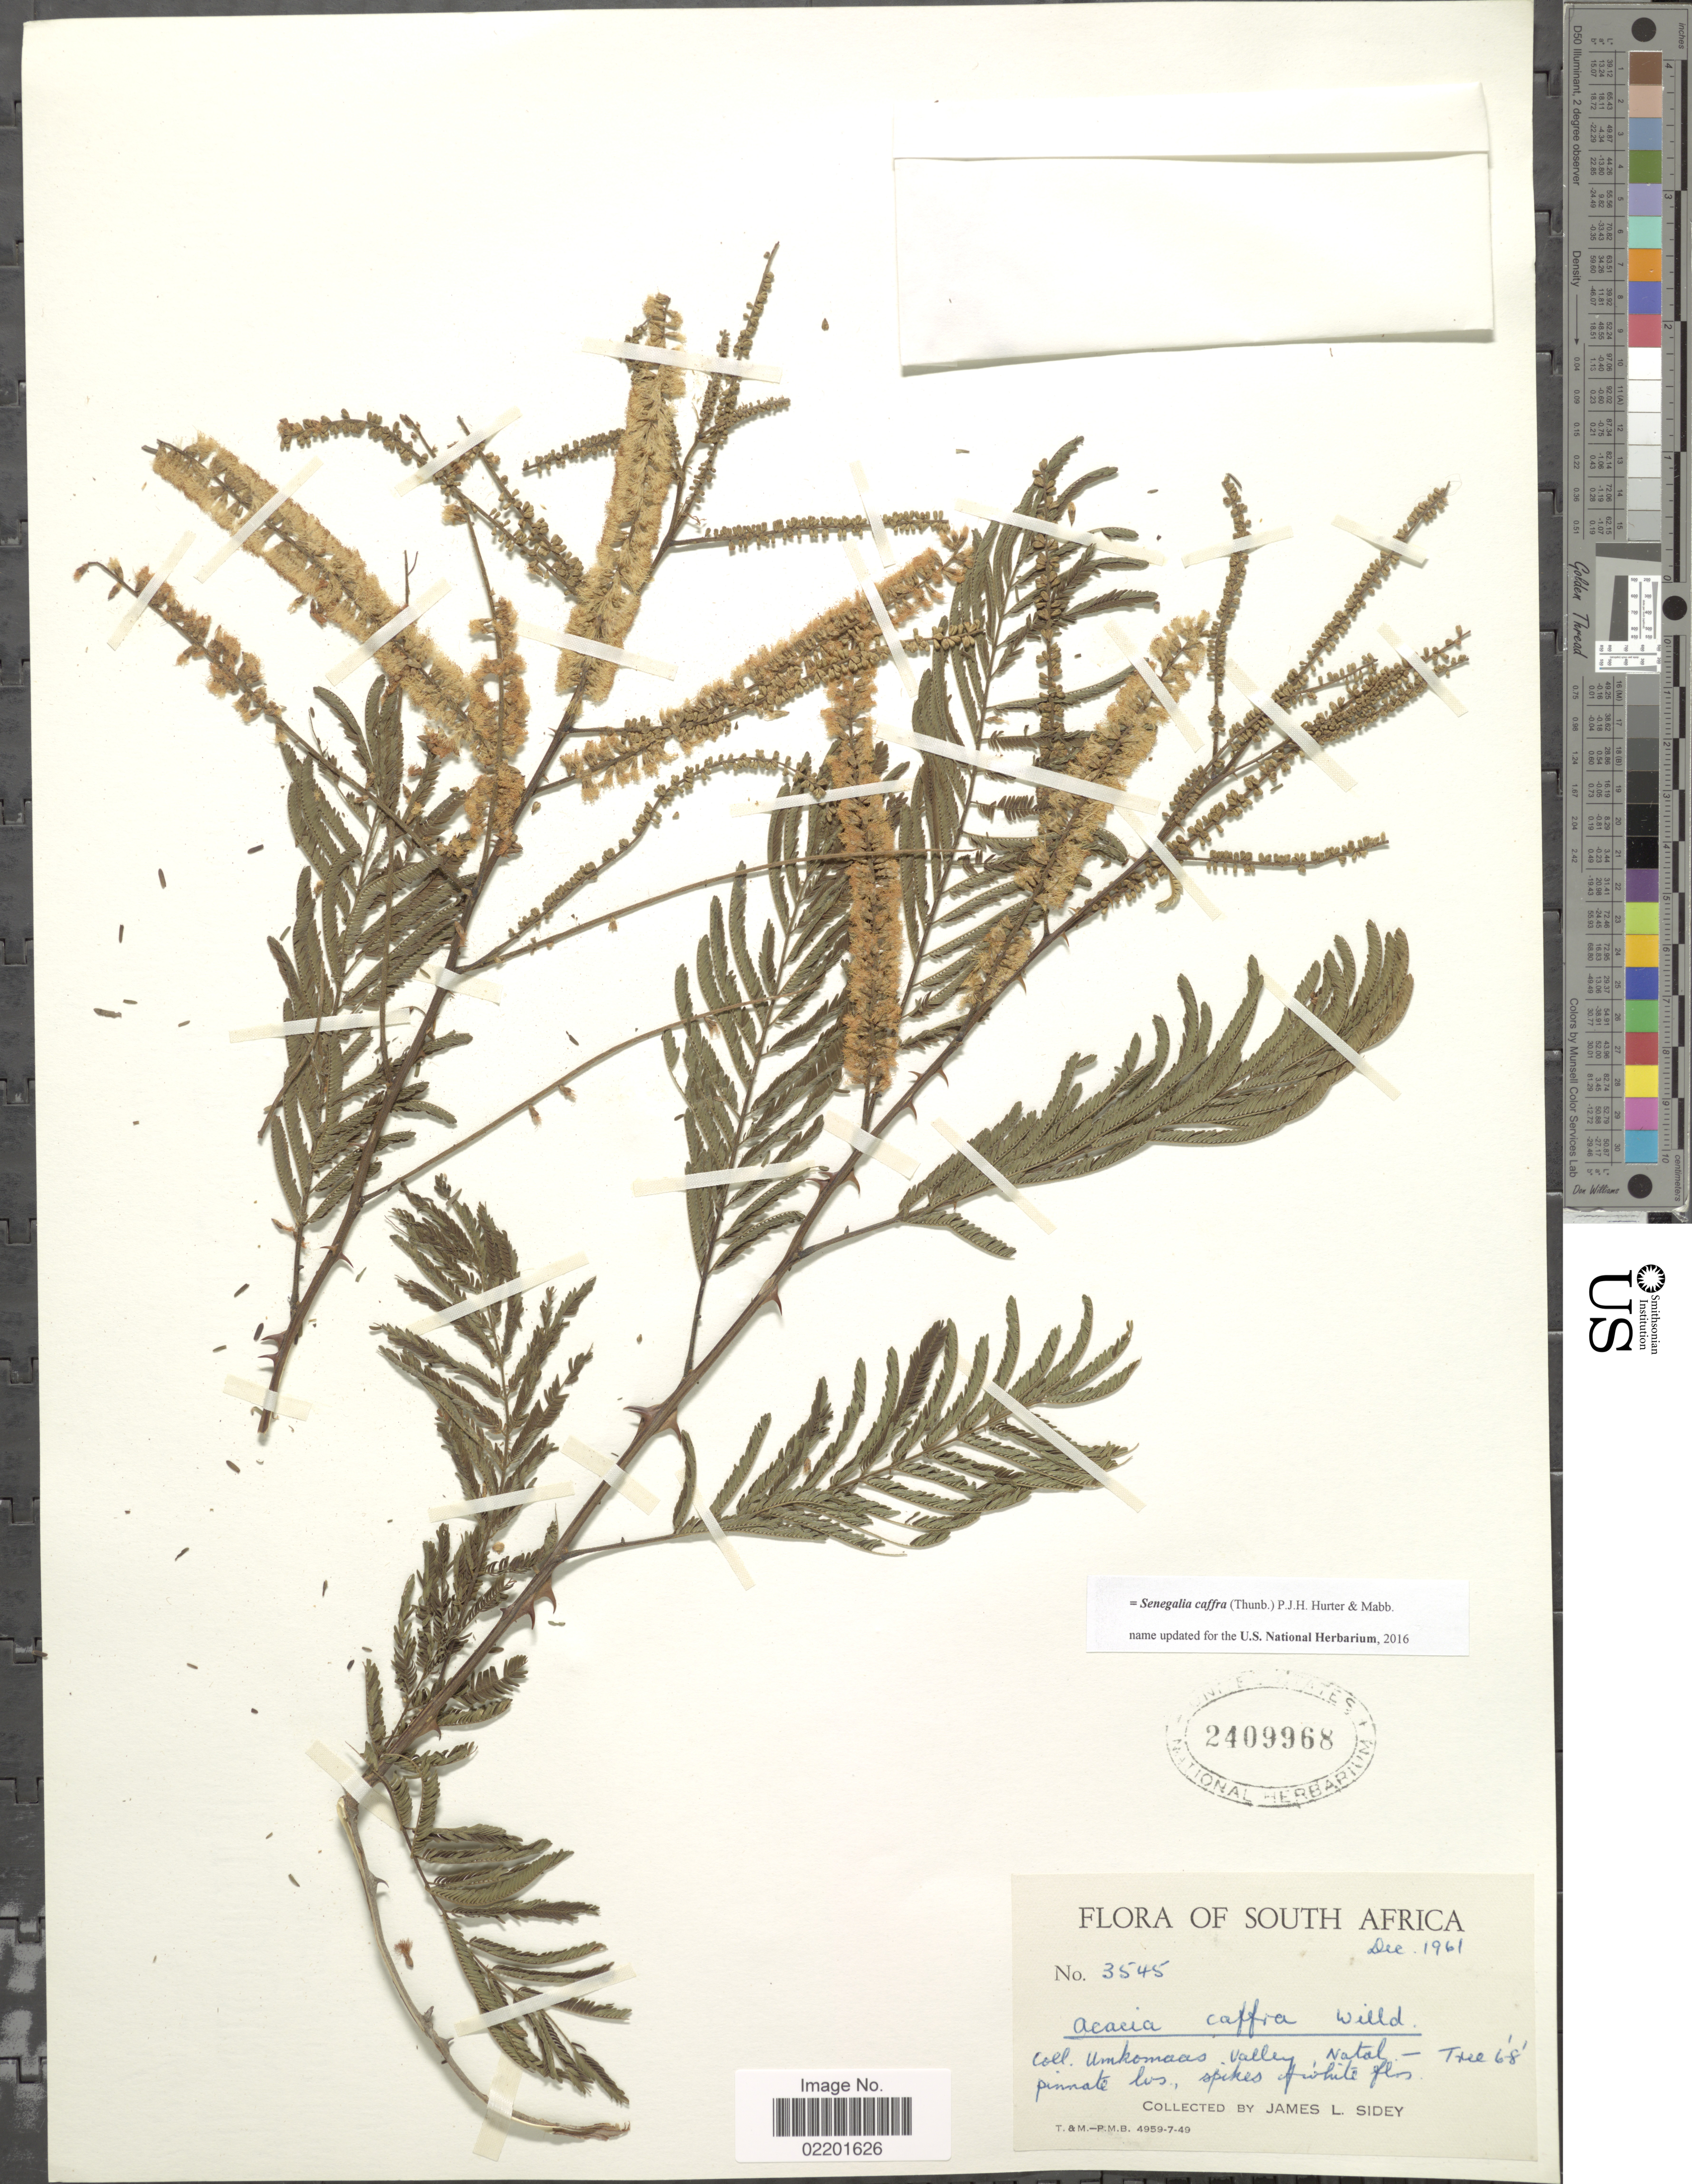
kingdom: Plantae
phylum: Tracheophyta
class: Magnoliopsida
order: Fabales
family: Fabaceae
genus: Senegalia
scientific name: Senegalia caffra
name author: (Thunb.) P.J.H. Hurter & Mabb.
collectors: J. L. Sidey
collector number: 3545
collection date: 1961-12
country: South Africa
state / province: KwaZulu-Natal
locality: South Africa, Umkomaas, valley, Natal.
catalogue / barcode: US 2409968